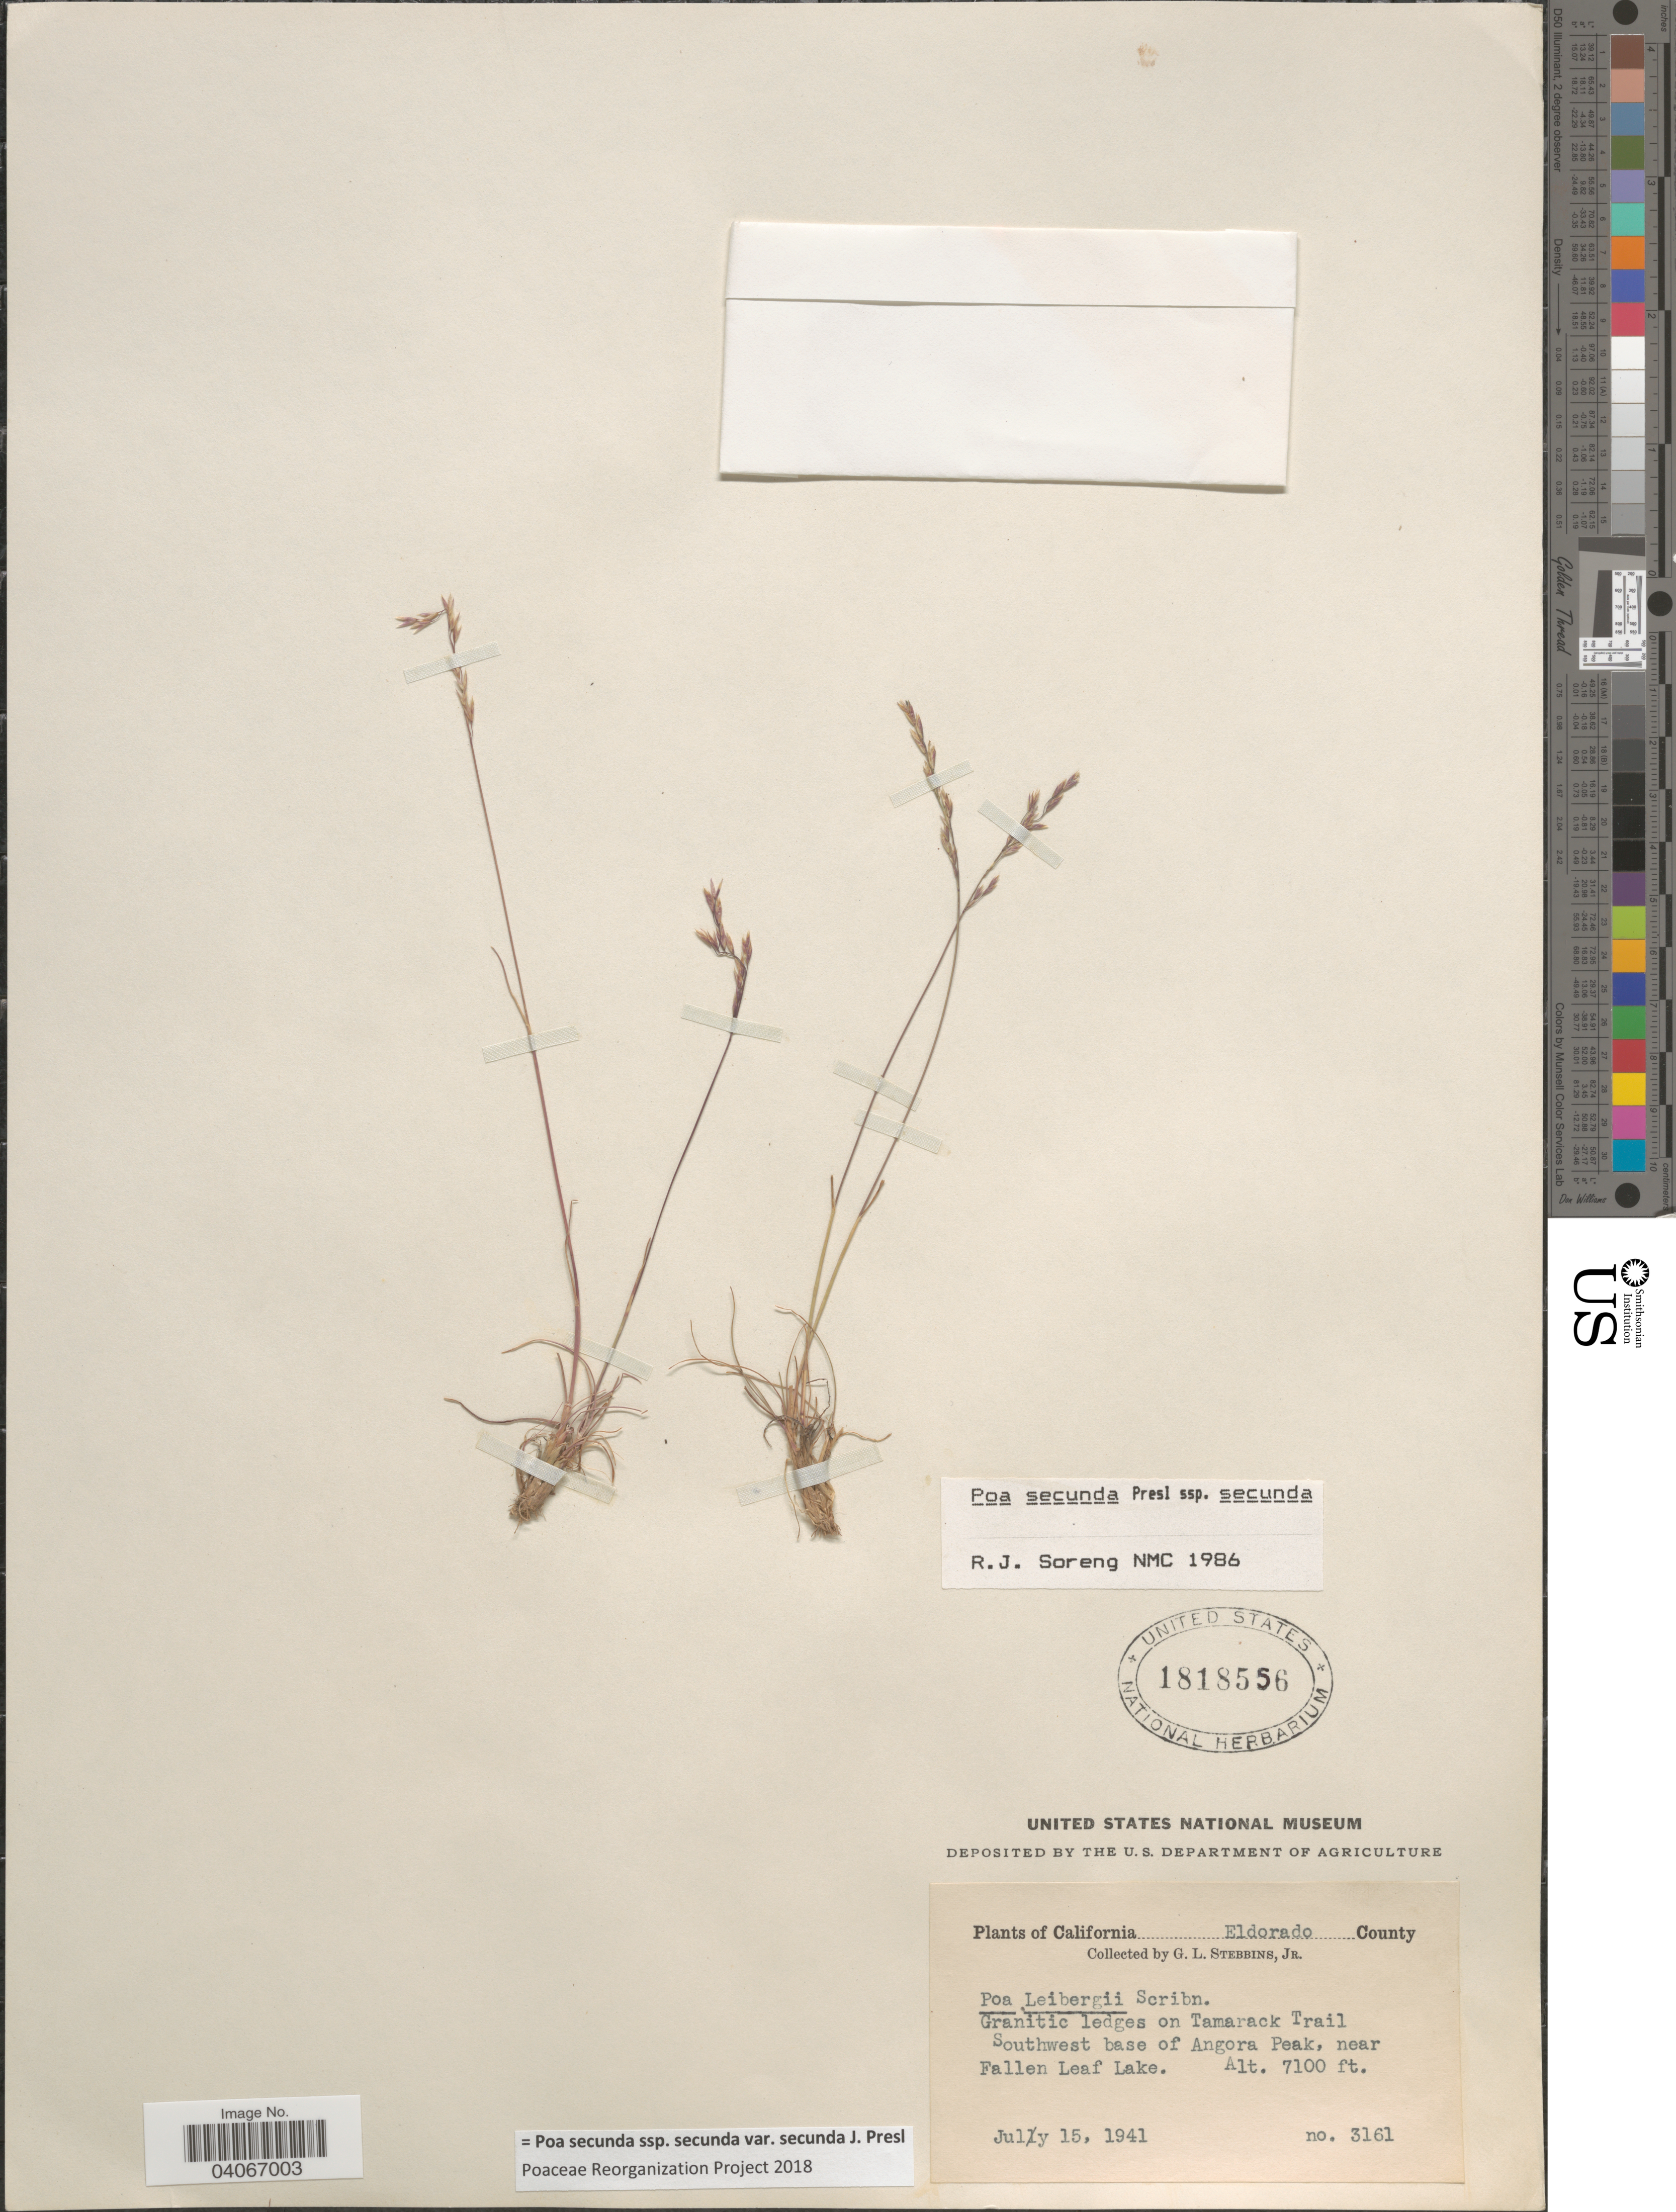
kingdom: Plantae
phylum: Tracheophyta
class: Liliopsida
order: Poales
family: Poaceae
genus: Poa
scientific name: Poa secunda subsp. secunda var. secunda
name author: J. Presl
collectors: G. L. Stebbins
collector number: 3161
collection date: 1941-07-15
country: United States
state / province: California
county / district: El Dorado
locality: Eldorado County. Granitic ledges on Tamarack Trail Southwest base of Angora Peak, near Fallen Leaf Lake.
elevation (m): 2164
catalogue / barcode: US 1818556